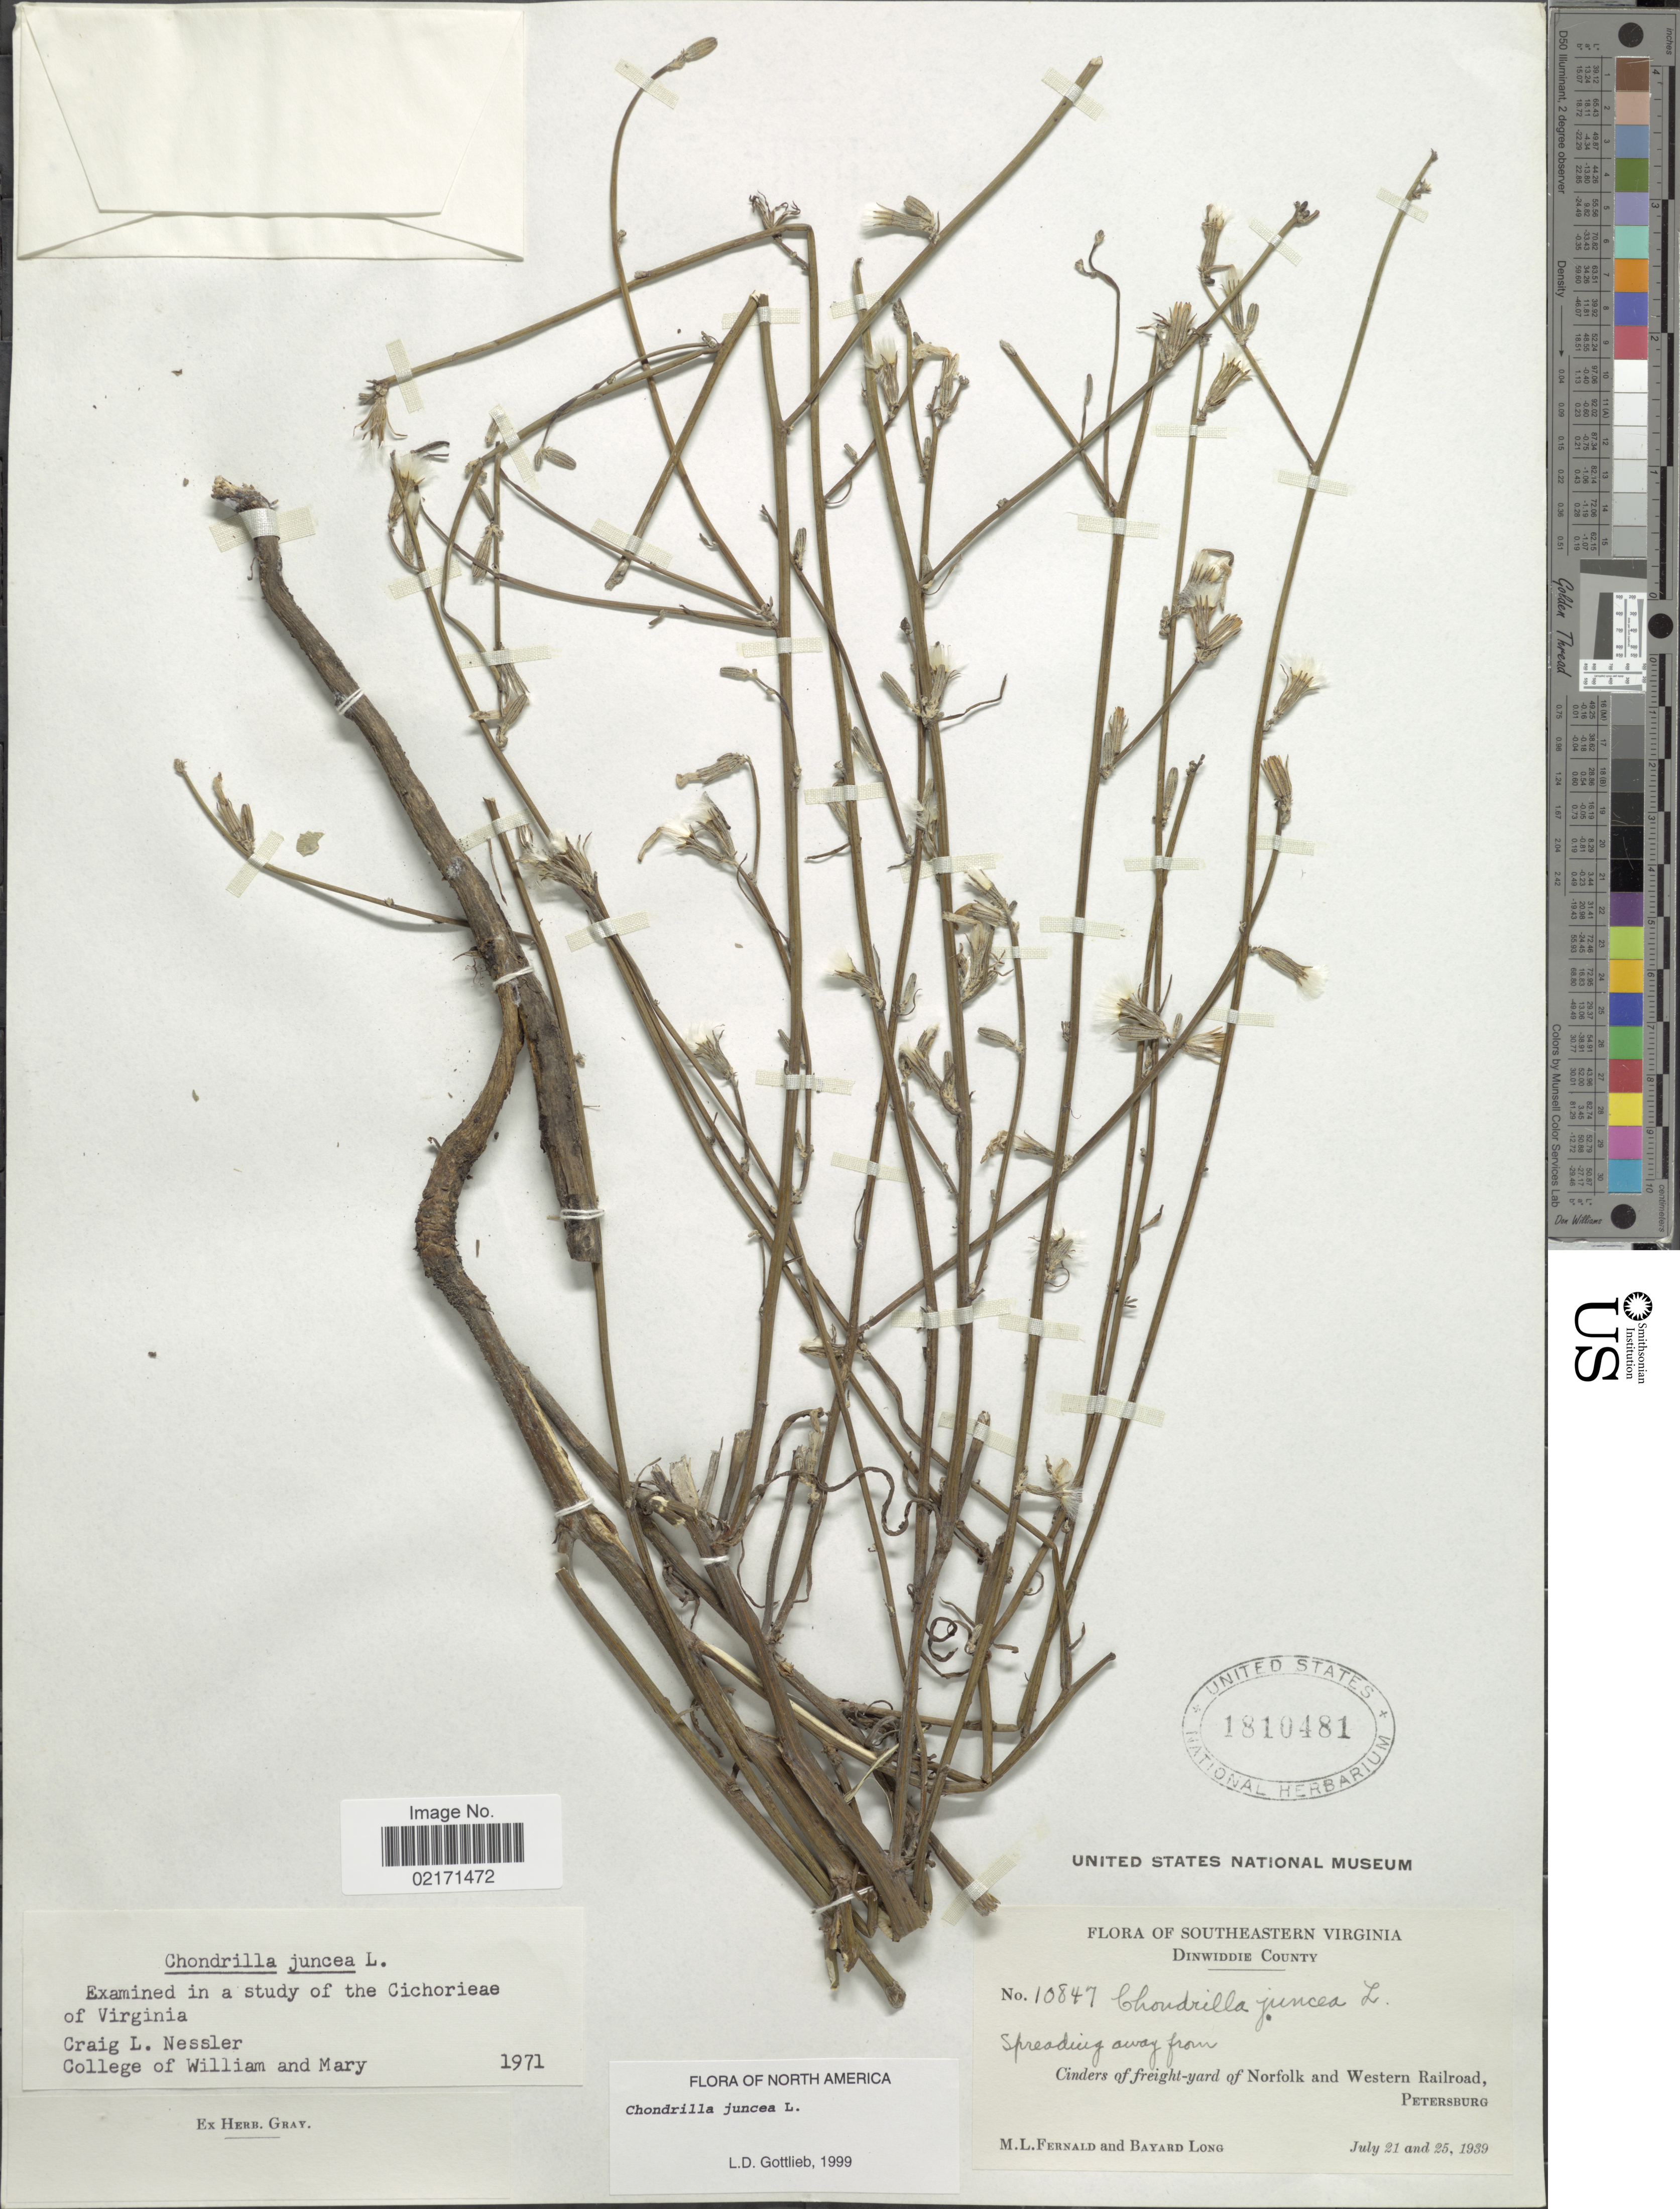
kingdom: Plantae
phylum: Tracheophyta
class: Magnoliopsida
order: Asterales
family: Asteraceae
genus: Chondrilla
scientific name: Chondrilla juncea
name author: L.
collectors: M. L. Fernald & B. Long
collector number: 10847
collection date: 1939-07-21/1939-07-25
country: United States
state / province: Virginia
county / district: Dinwiddie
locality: Southeastern Virginia, Dinwiddie County, Spreading away from Cinders of freight-yard of Norfolk and Western Railroad, Petersburg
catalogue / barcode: US 1810481